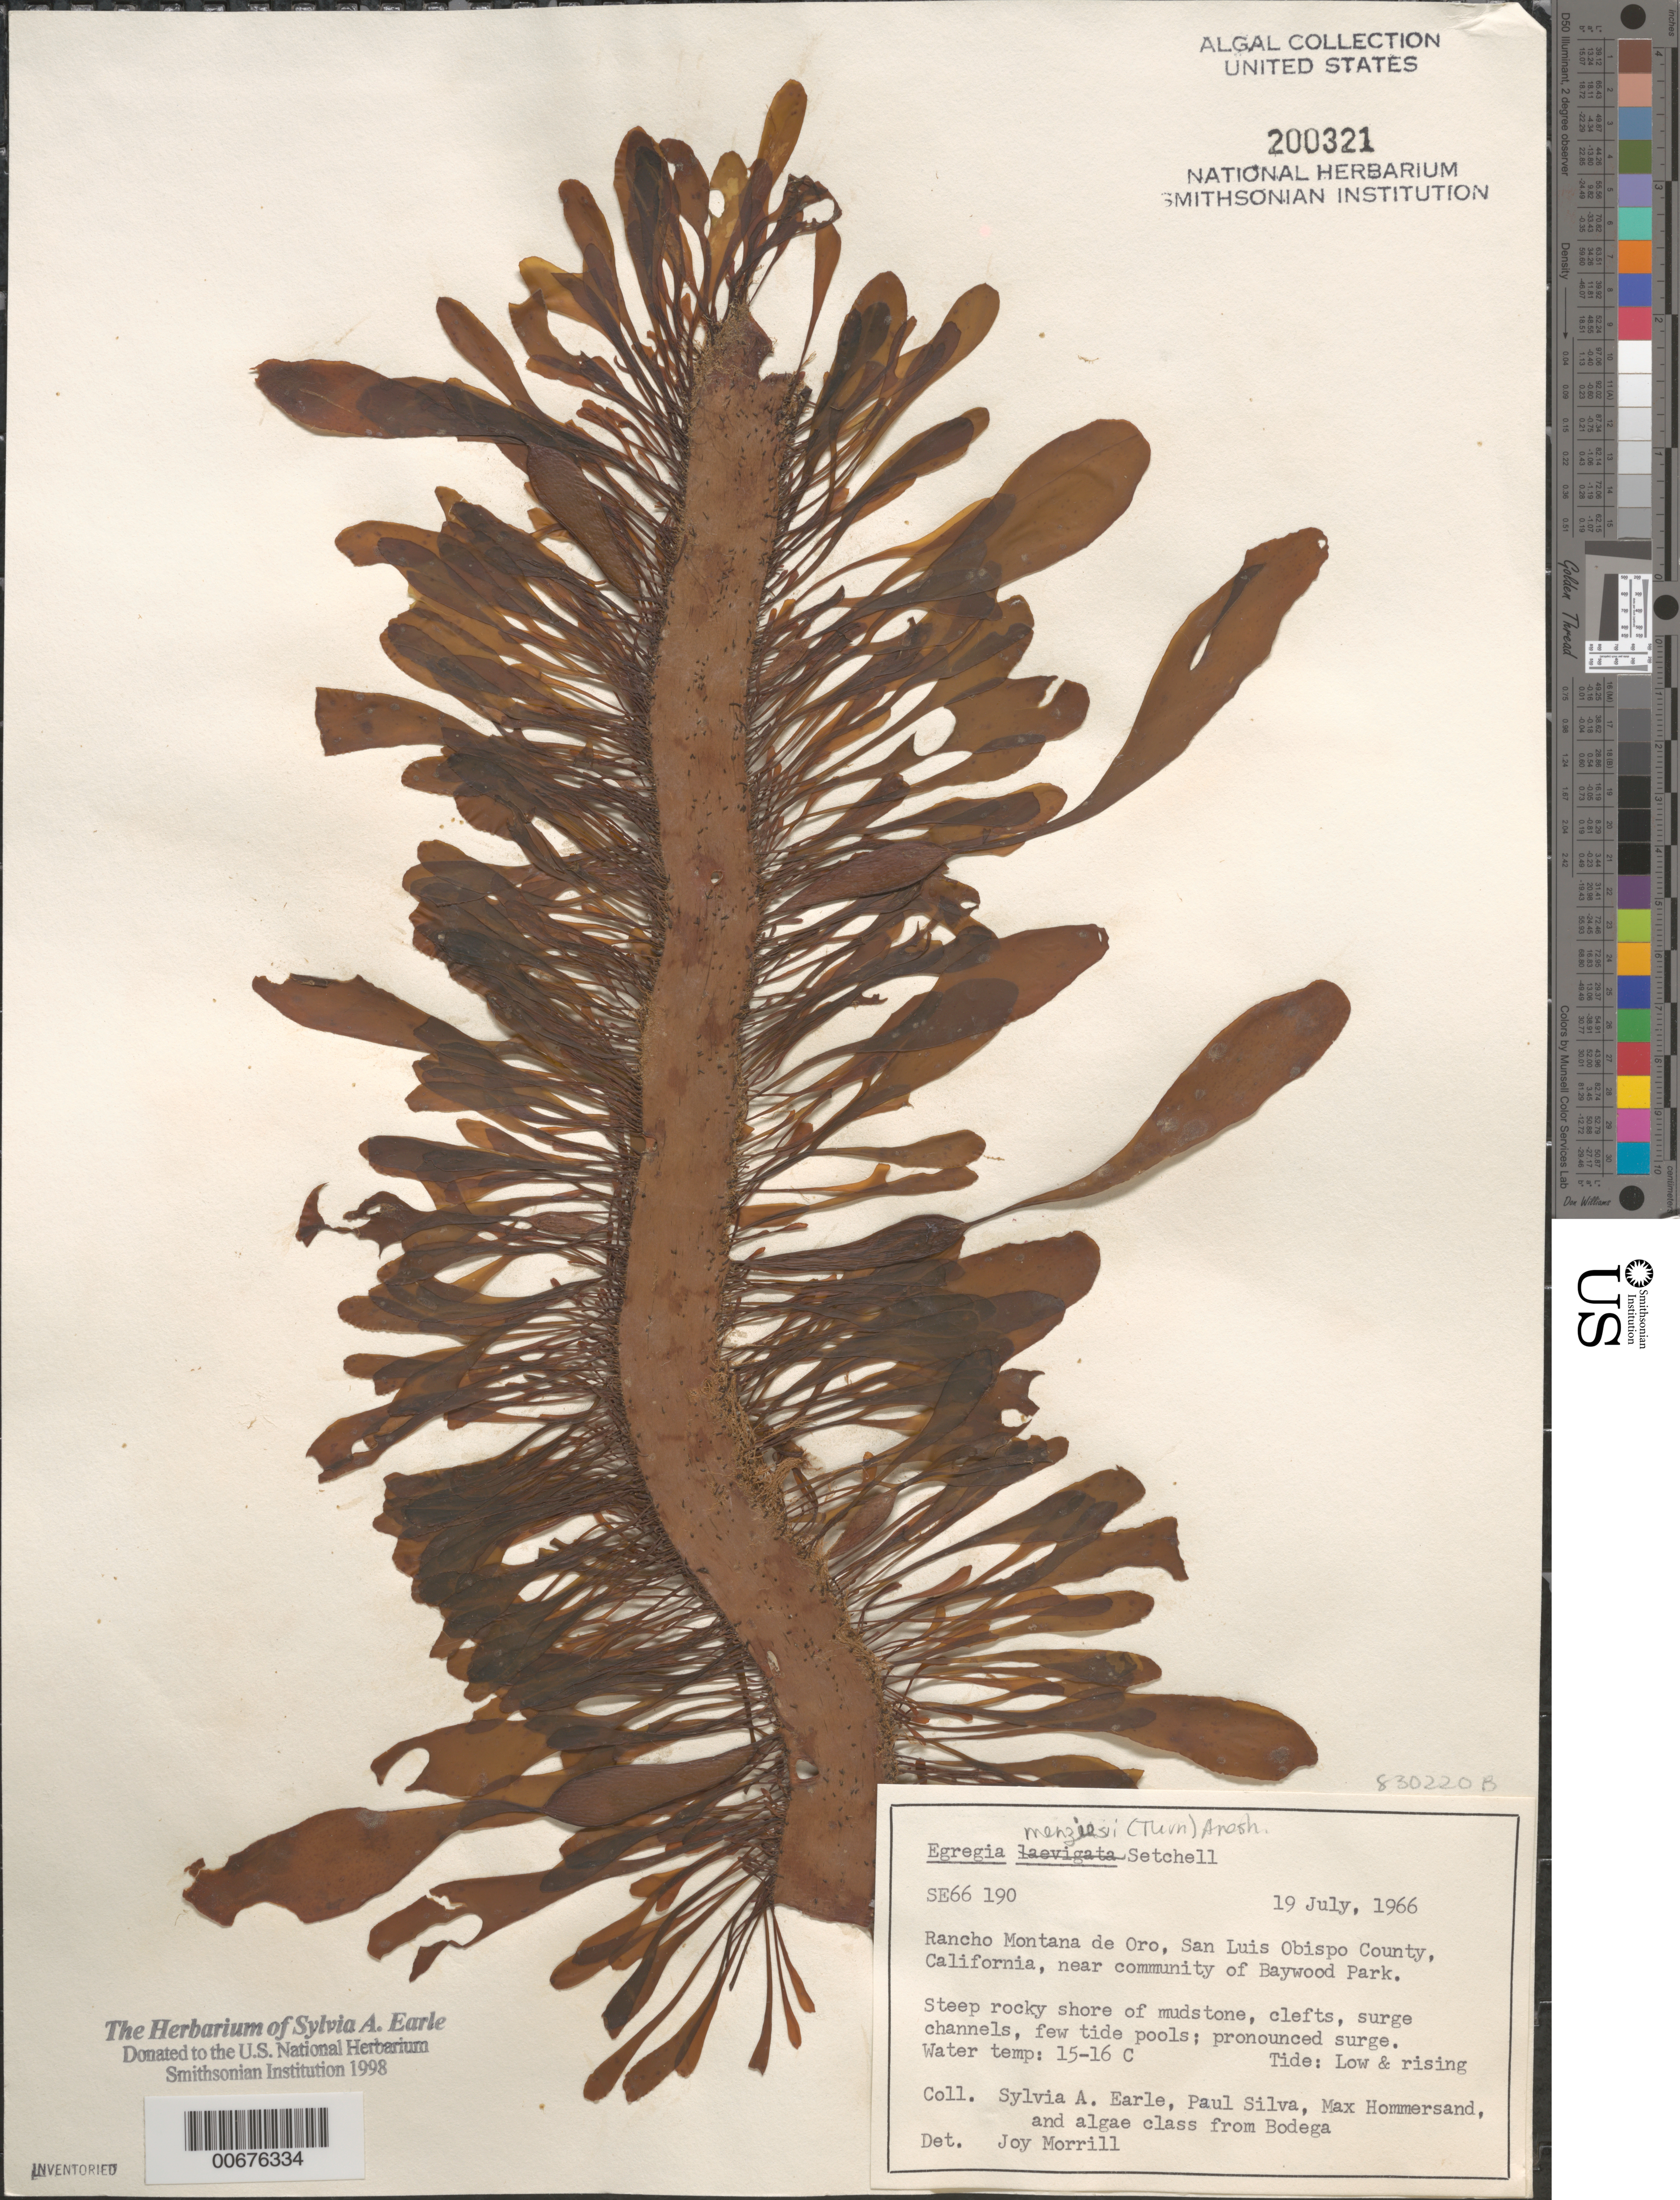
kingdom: Chromista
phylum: Ochrophyta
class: Phaeophyceae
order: Laminariales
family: Lessoniaceae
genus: Egregia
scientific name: Egregia menziesii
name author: (Turner) Aresch.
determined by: Morrill, J.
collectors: S. A. Earle, P. C. Silva, M. H. Hommersand & Bodega Algae Class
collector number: SE 66190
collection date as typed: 19 Jul 1966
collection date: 1966-07-19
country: United States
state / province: California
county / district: San Luis Obispo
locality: Rancho Montana de Oro, near Baywood Park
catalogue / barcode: US 200321